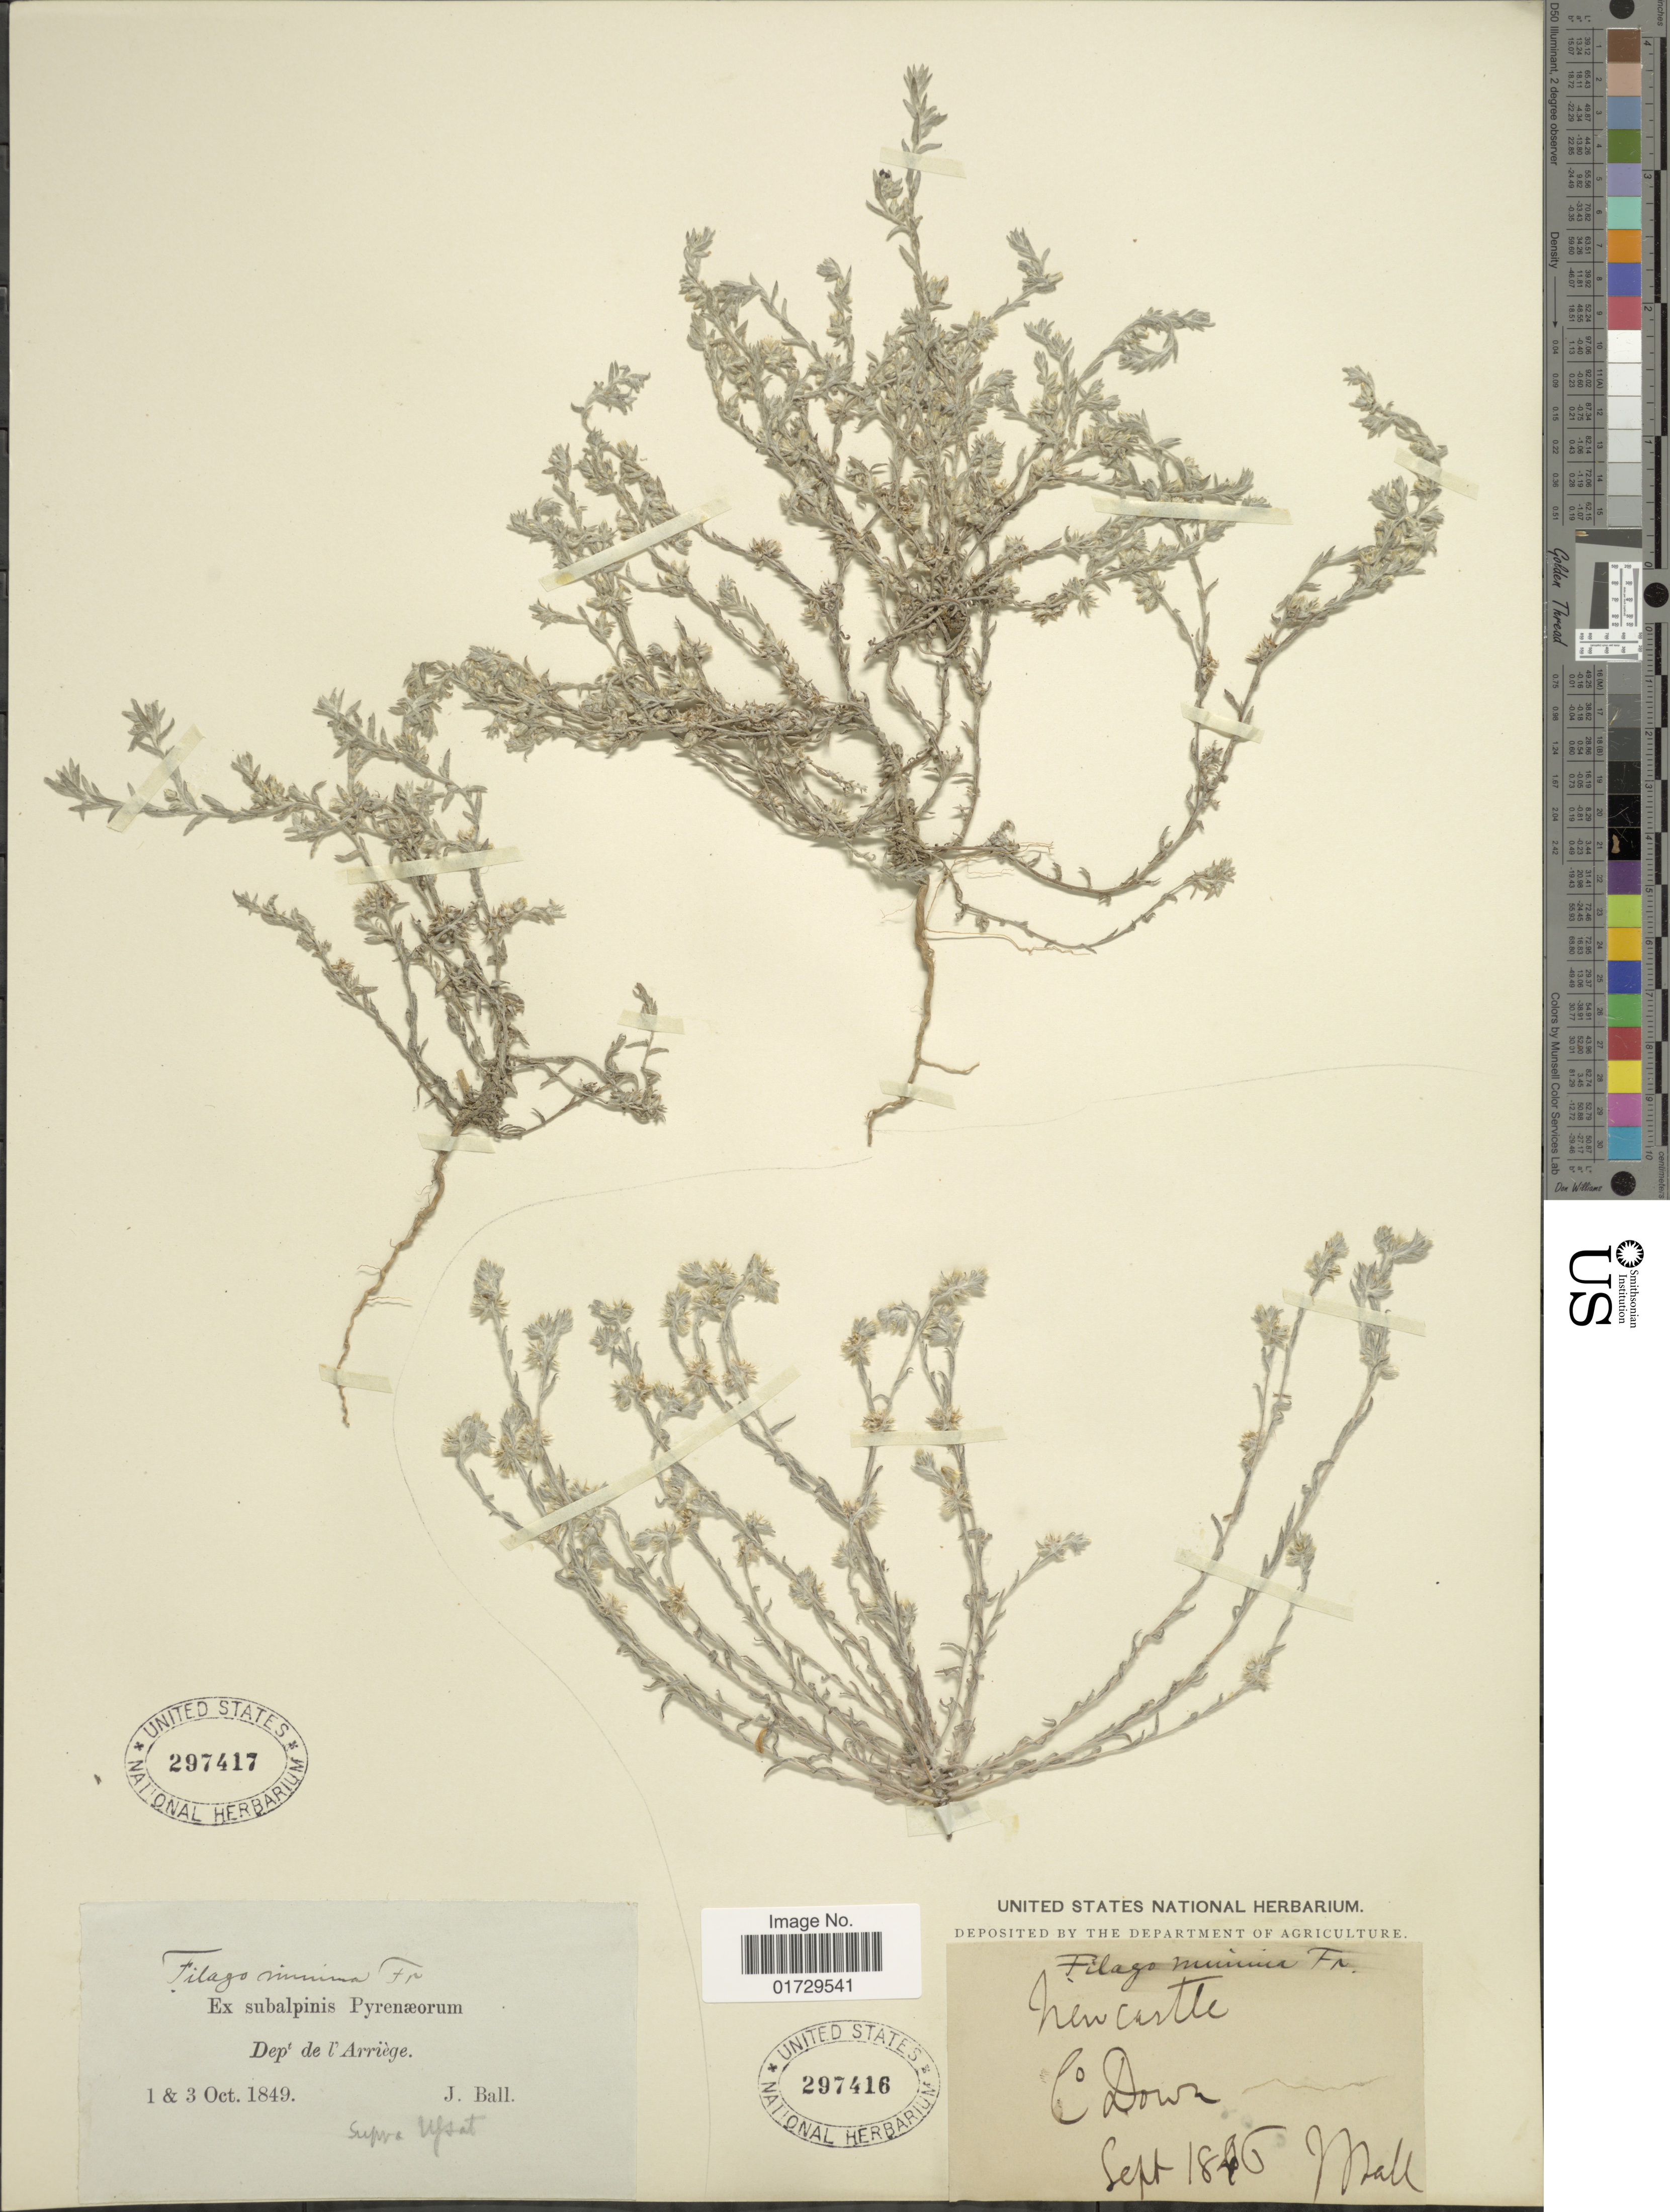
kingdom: Plantae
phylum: Tracheophyta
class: Magnoliopsida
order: Asterales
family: Asteraceae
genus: Filago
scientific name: Filago minima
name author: (Sm.) Pers.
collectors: J. Ball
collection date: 1849-01-01/1849-01-31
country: France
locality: Dept de l' Arriege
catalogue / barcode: US 297417